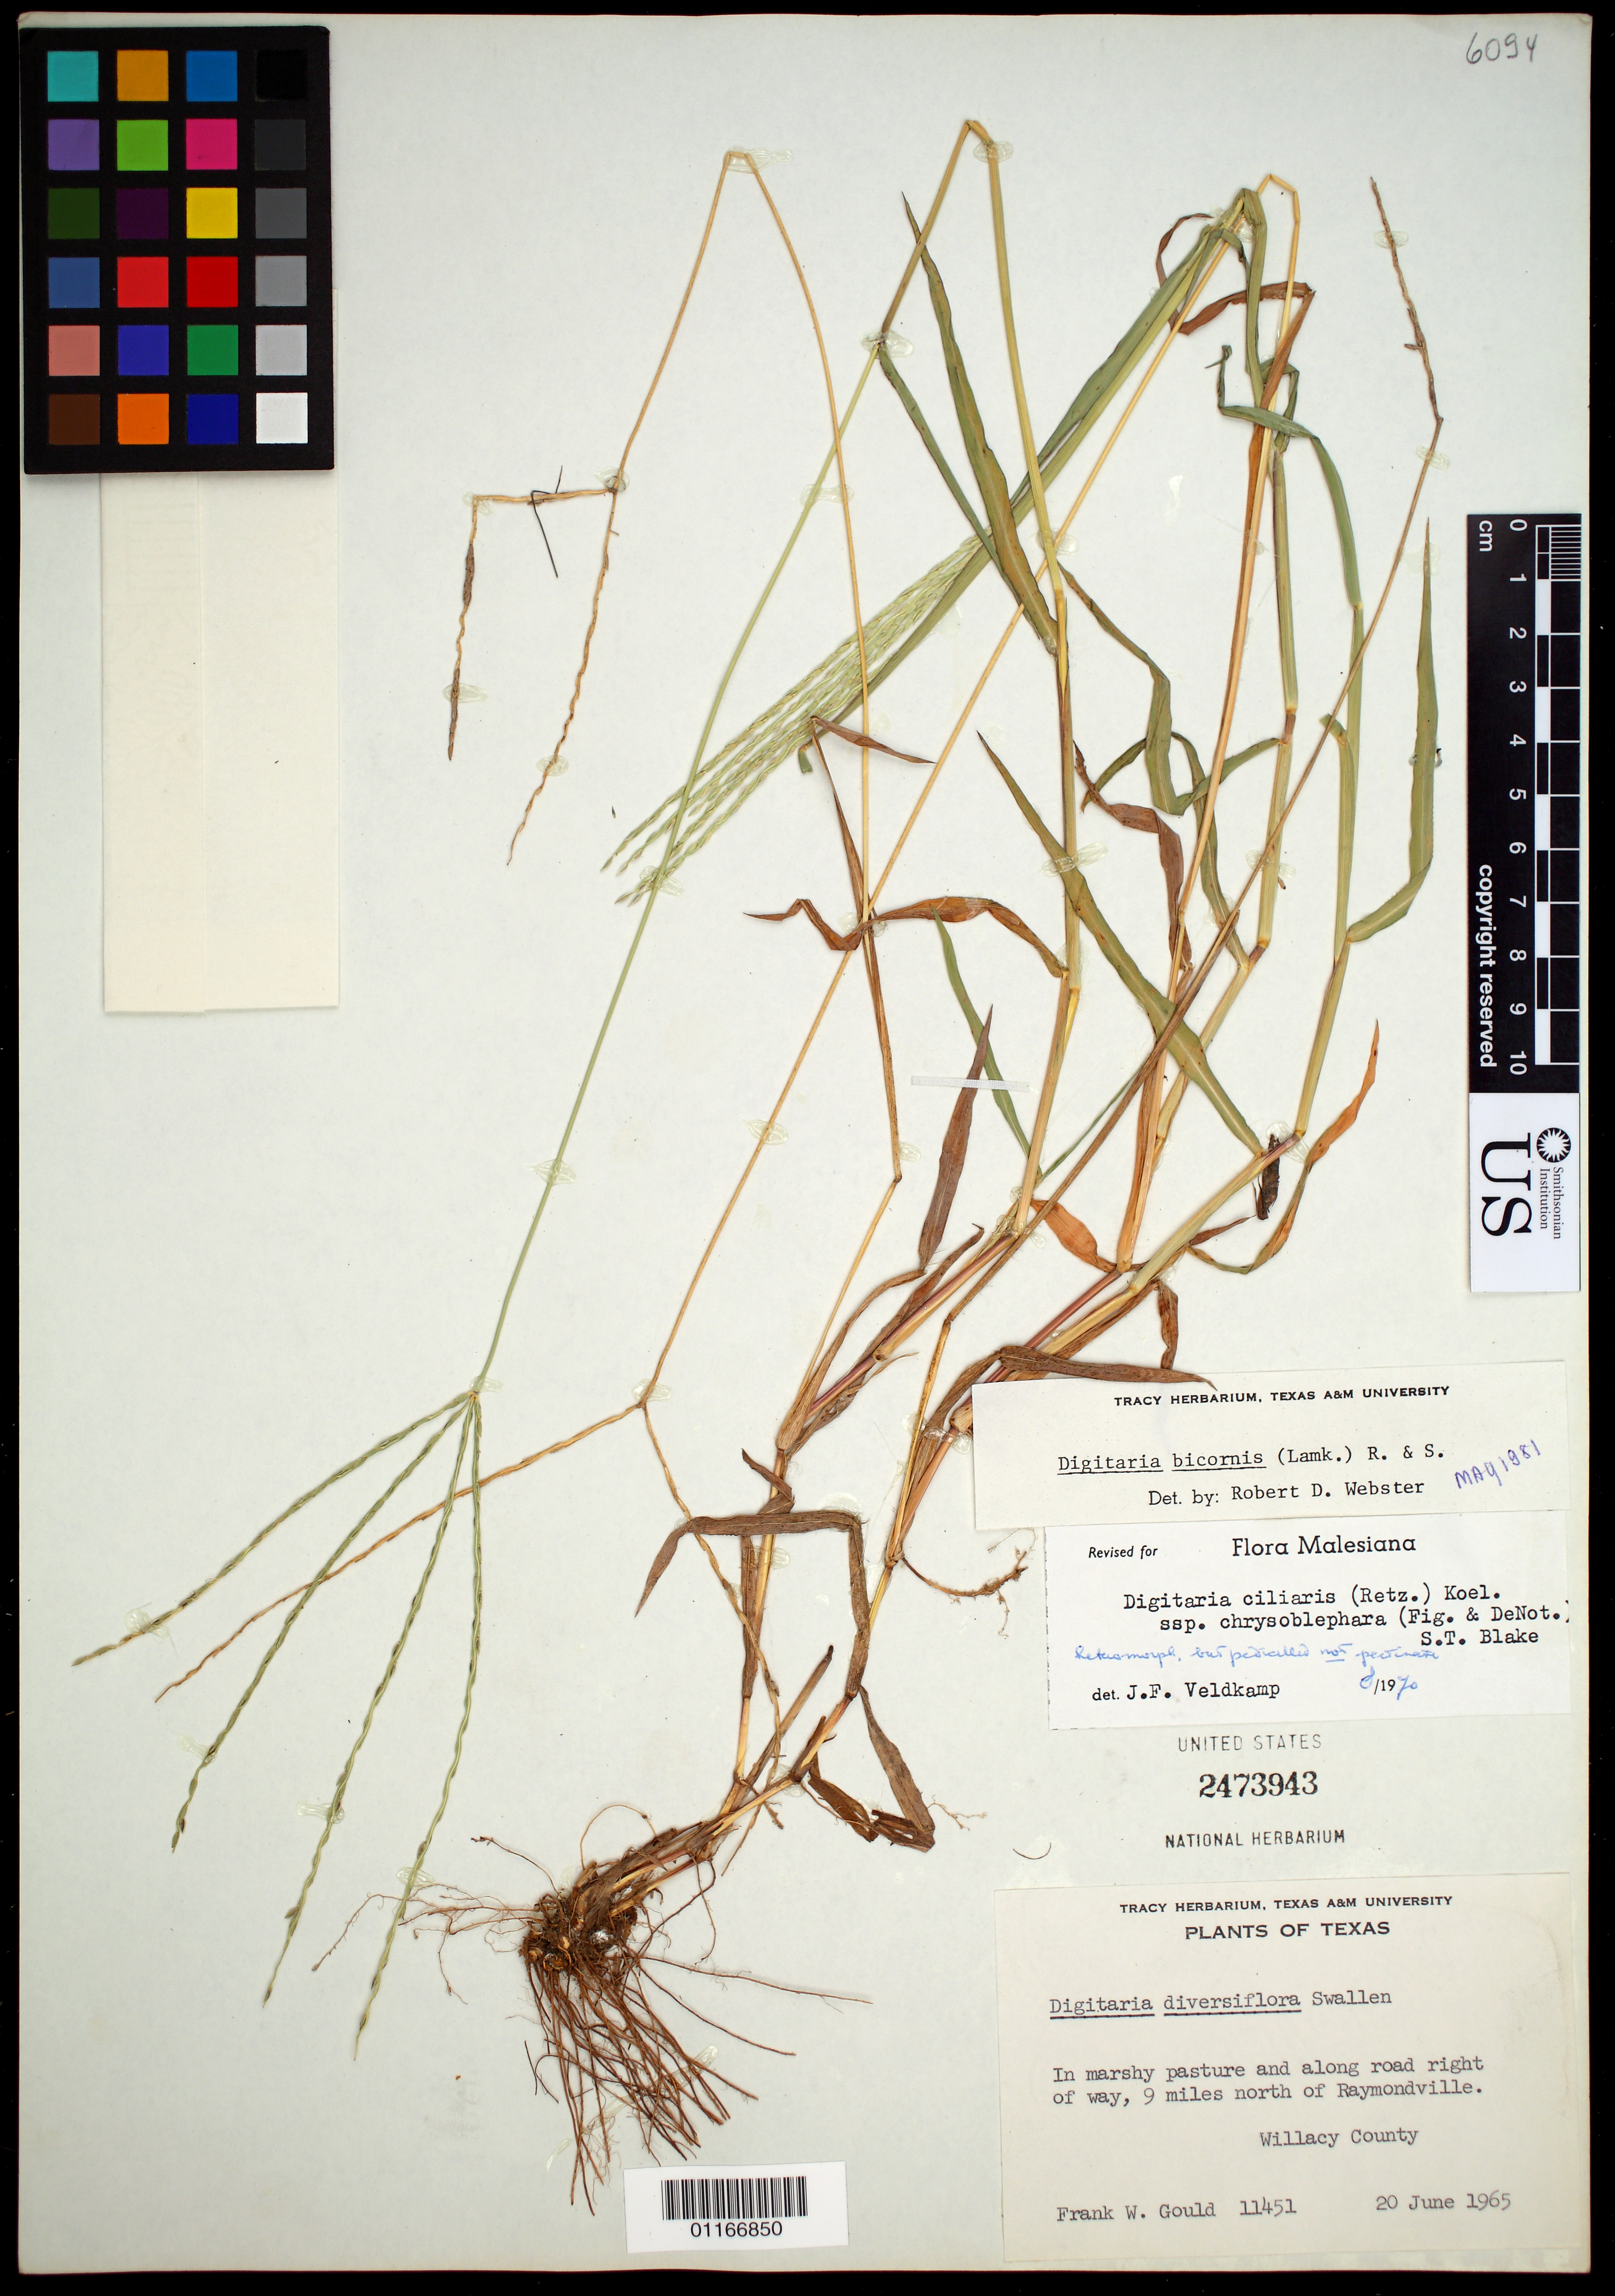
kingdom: Plantae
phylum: Tracheophyta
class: Liliopsida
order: Poales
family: Poaceae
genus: Digitaria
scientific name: Digitaria bicornis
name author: (Lam.) Roem. & Schult.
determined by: Webster, Robert D.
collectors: F. W. Gould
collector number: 11451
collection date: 1965-06-20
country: United States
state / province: Texas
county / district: Willacy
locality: Along road right of way, 9 miles north of Raymondville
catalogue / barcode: US 2473943